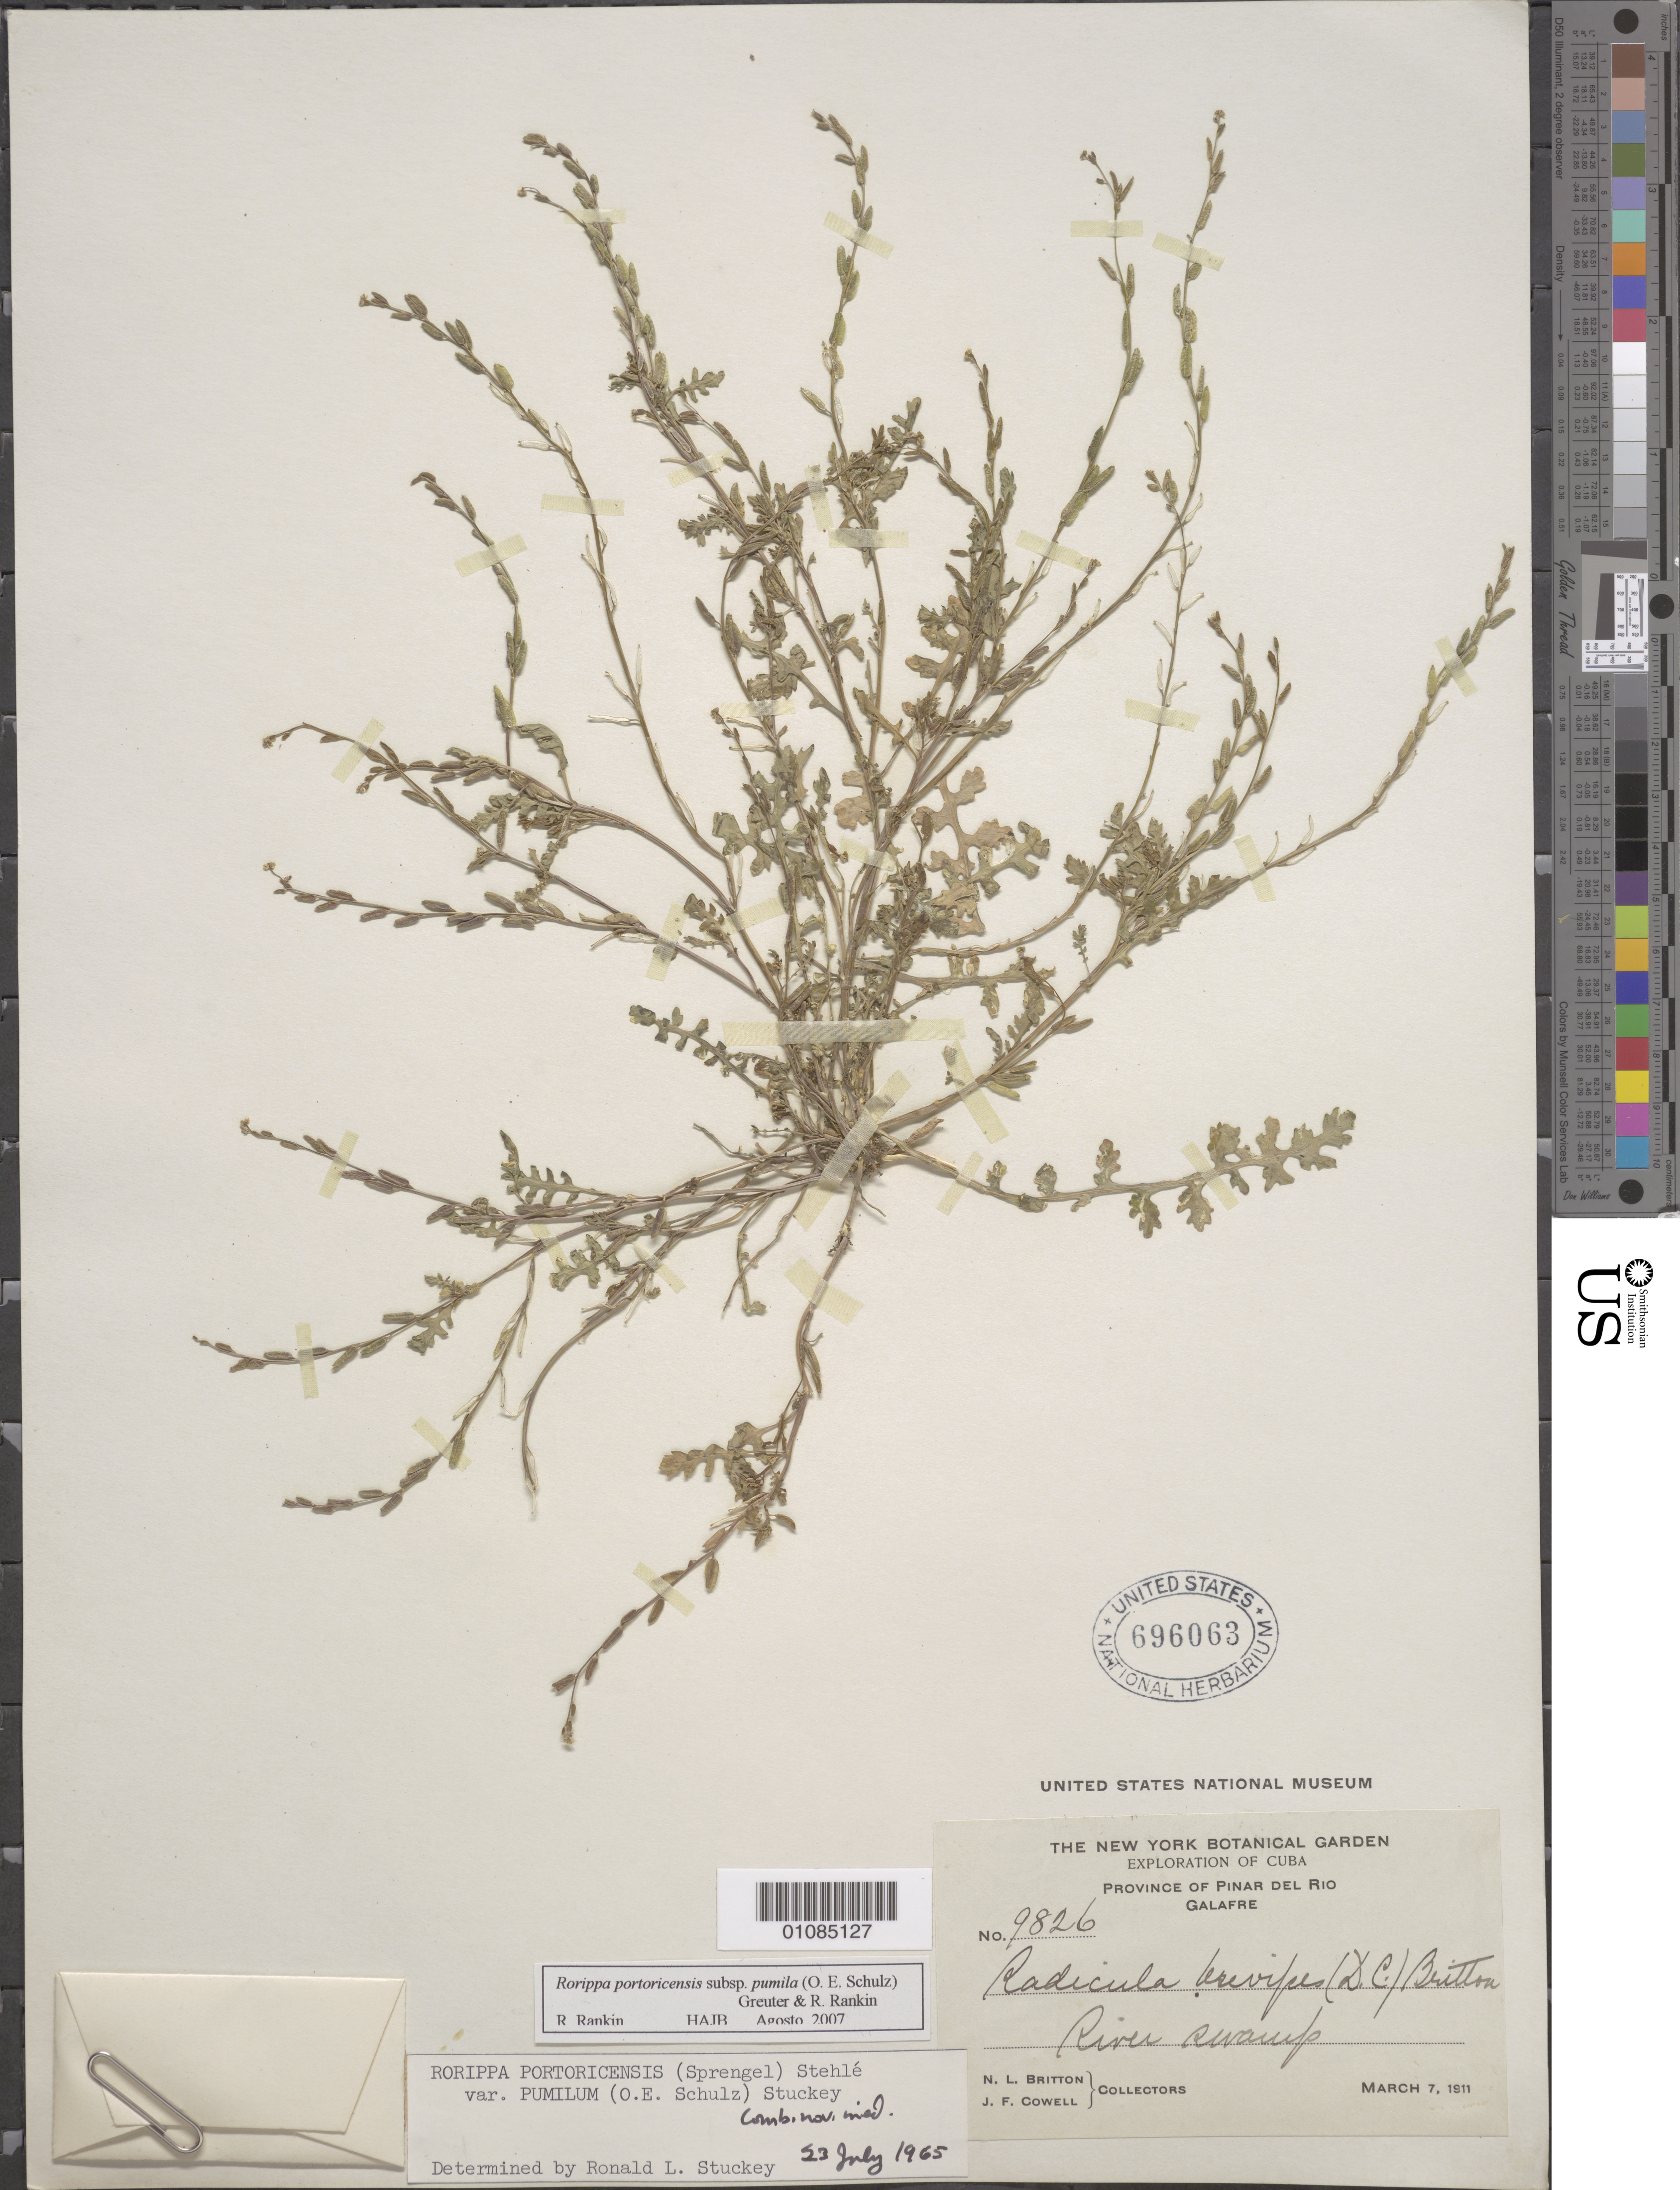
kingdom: Plantae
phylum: Tracheophyta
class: Magnoliopsida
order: Brassicales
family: Brassicaceae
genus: Rorippa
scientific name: Rorippa portoricensis var. pumilum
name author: (O.E. Schulz) Stuckey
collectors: N. Britton & J. F. Cowell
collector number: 9826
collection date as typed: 07 Mar 1911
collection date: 1911-03-07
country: Cuba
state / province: Pinar del Rio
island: Cuba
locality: Galafre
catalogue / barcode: US 696063